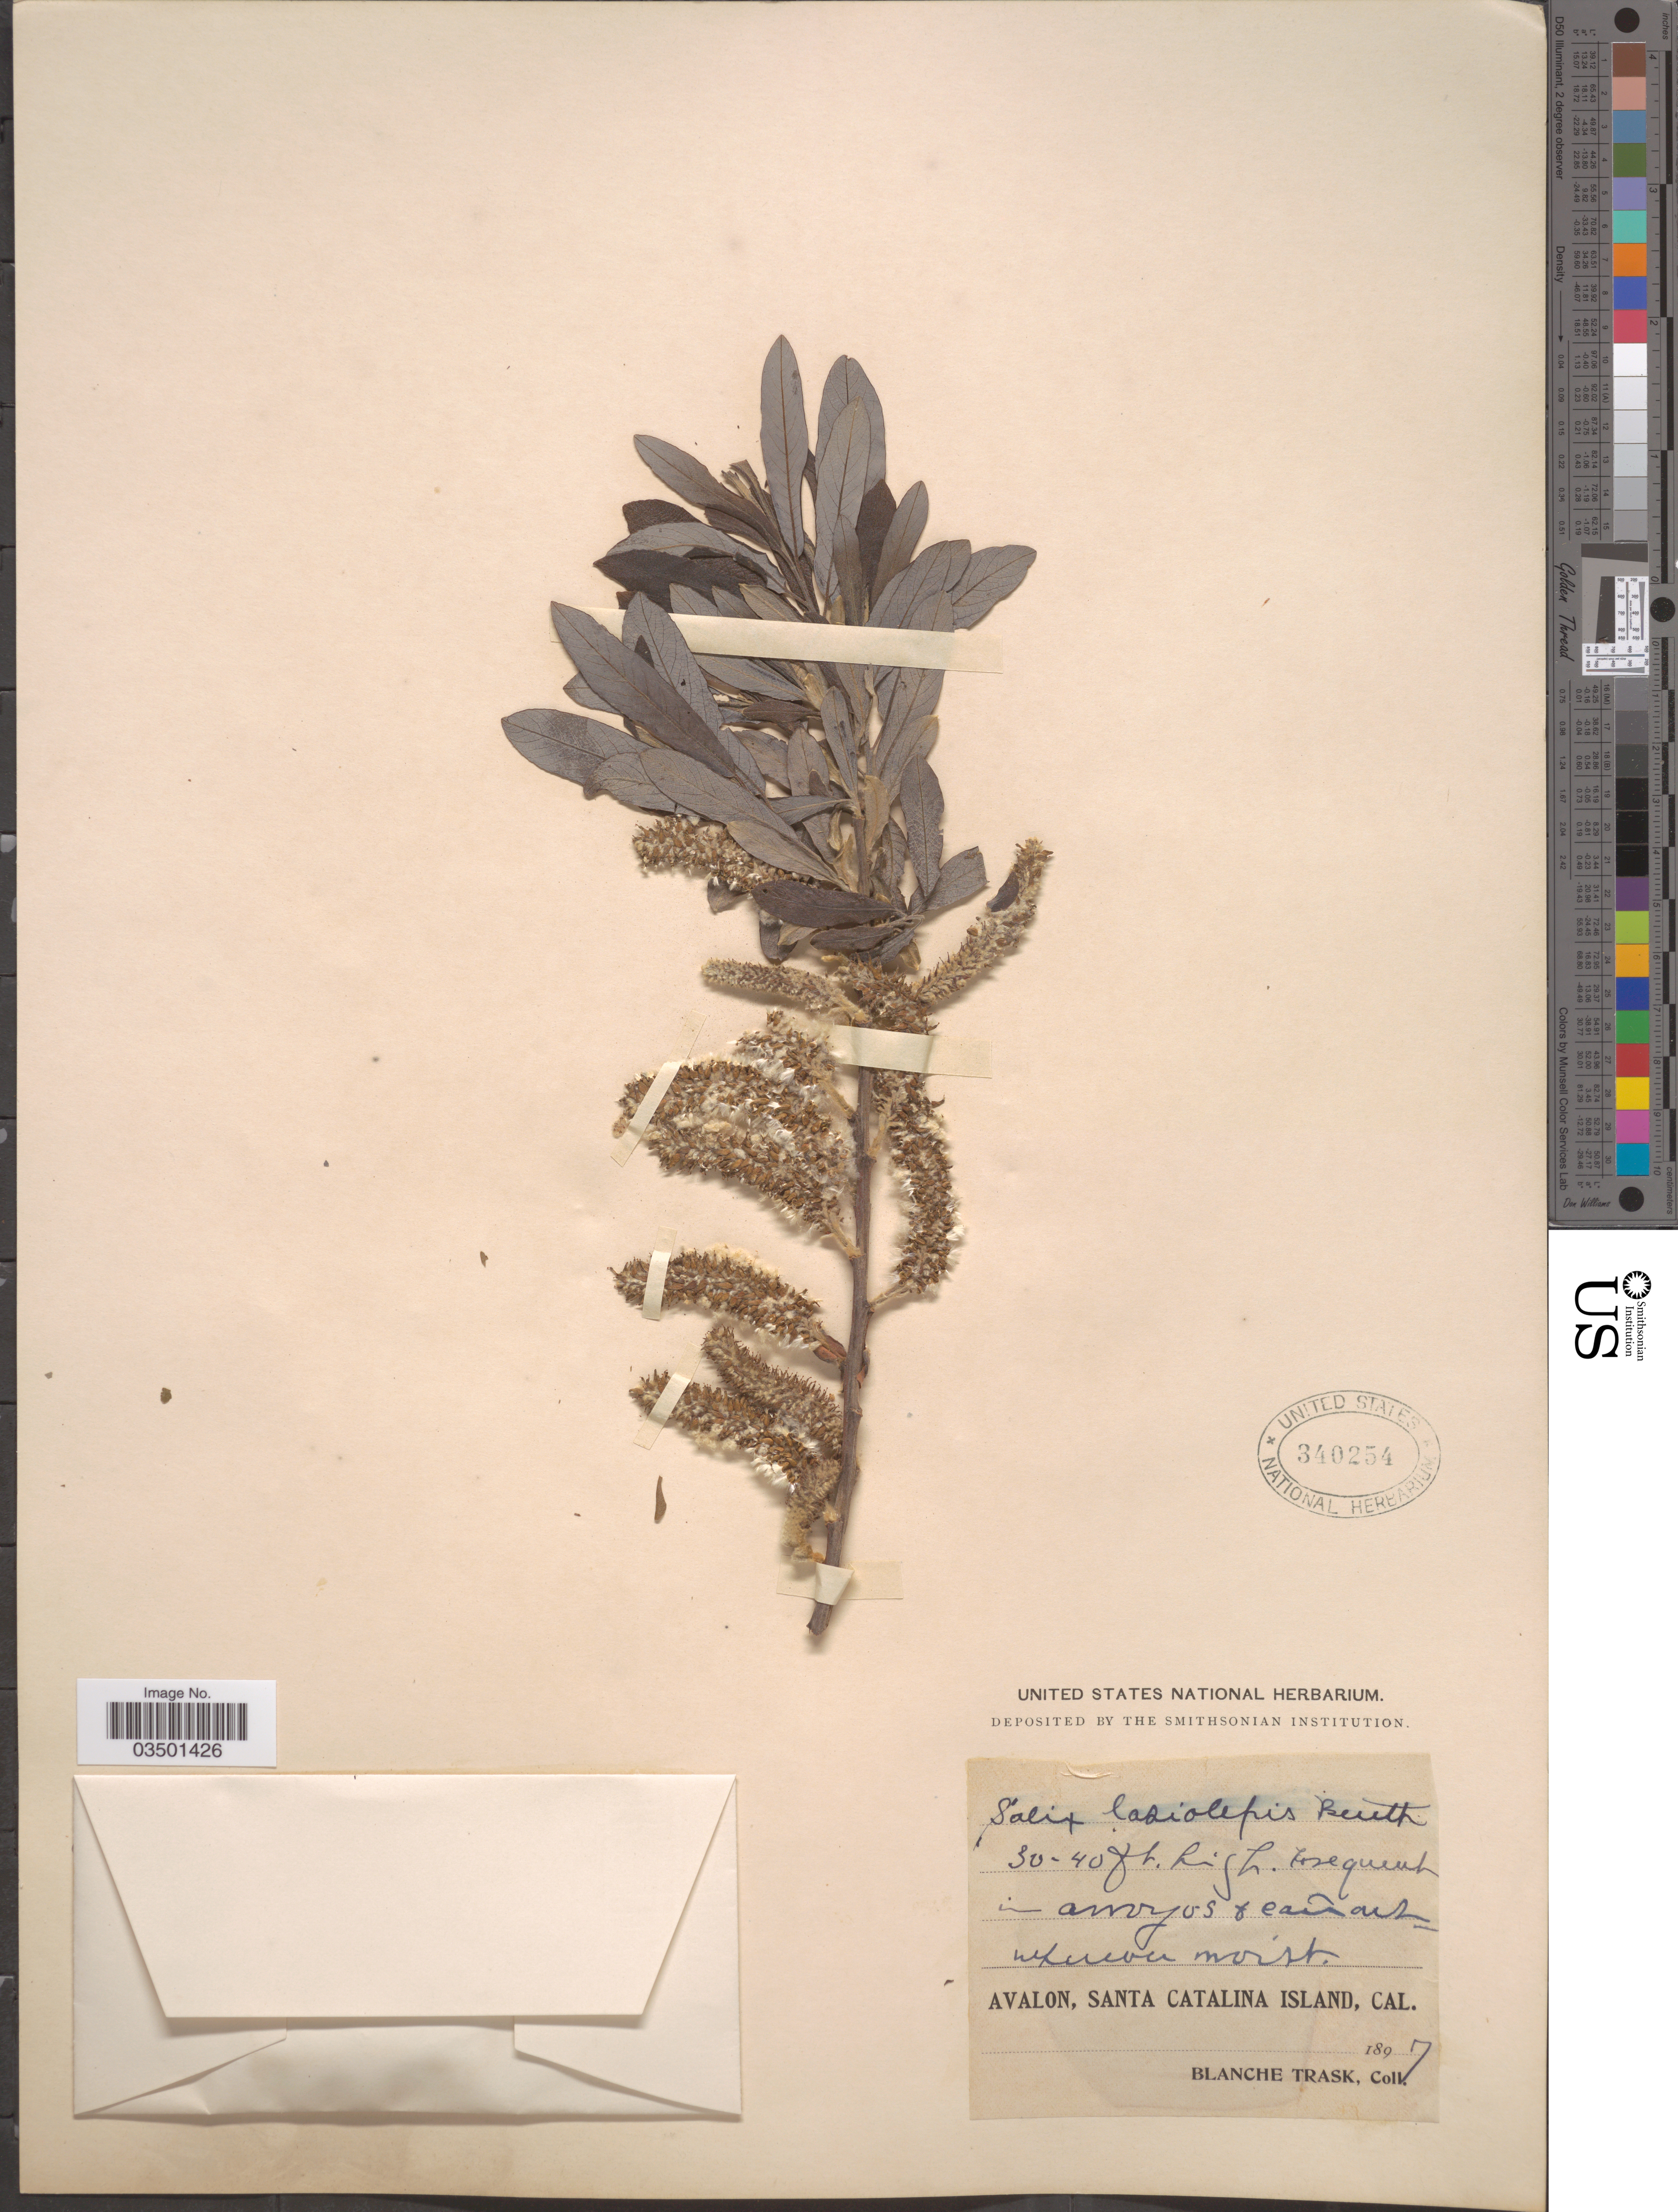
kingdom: Plantae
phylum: Tracheophyta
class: Magnoliopsida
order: Malpighiales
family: Salicaceae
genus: Salix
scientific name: Salix lasiolepis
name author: Benth.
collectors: B. Trask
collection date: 1897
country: United States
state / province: California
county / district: Los Angeles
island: Santa Catalina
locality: Avalon, Santa Catalina Island.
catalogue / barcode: US 340254